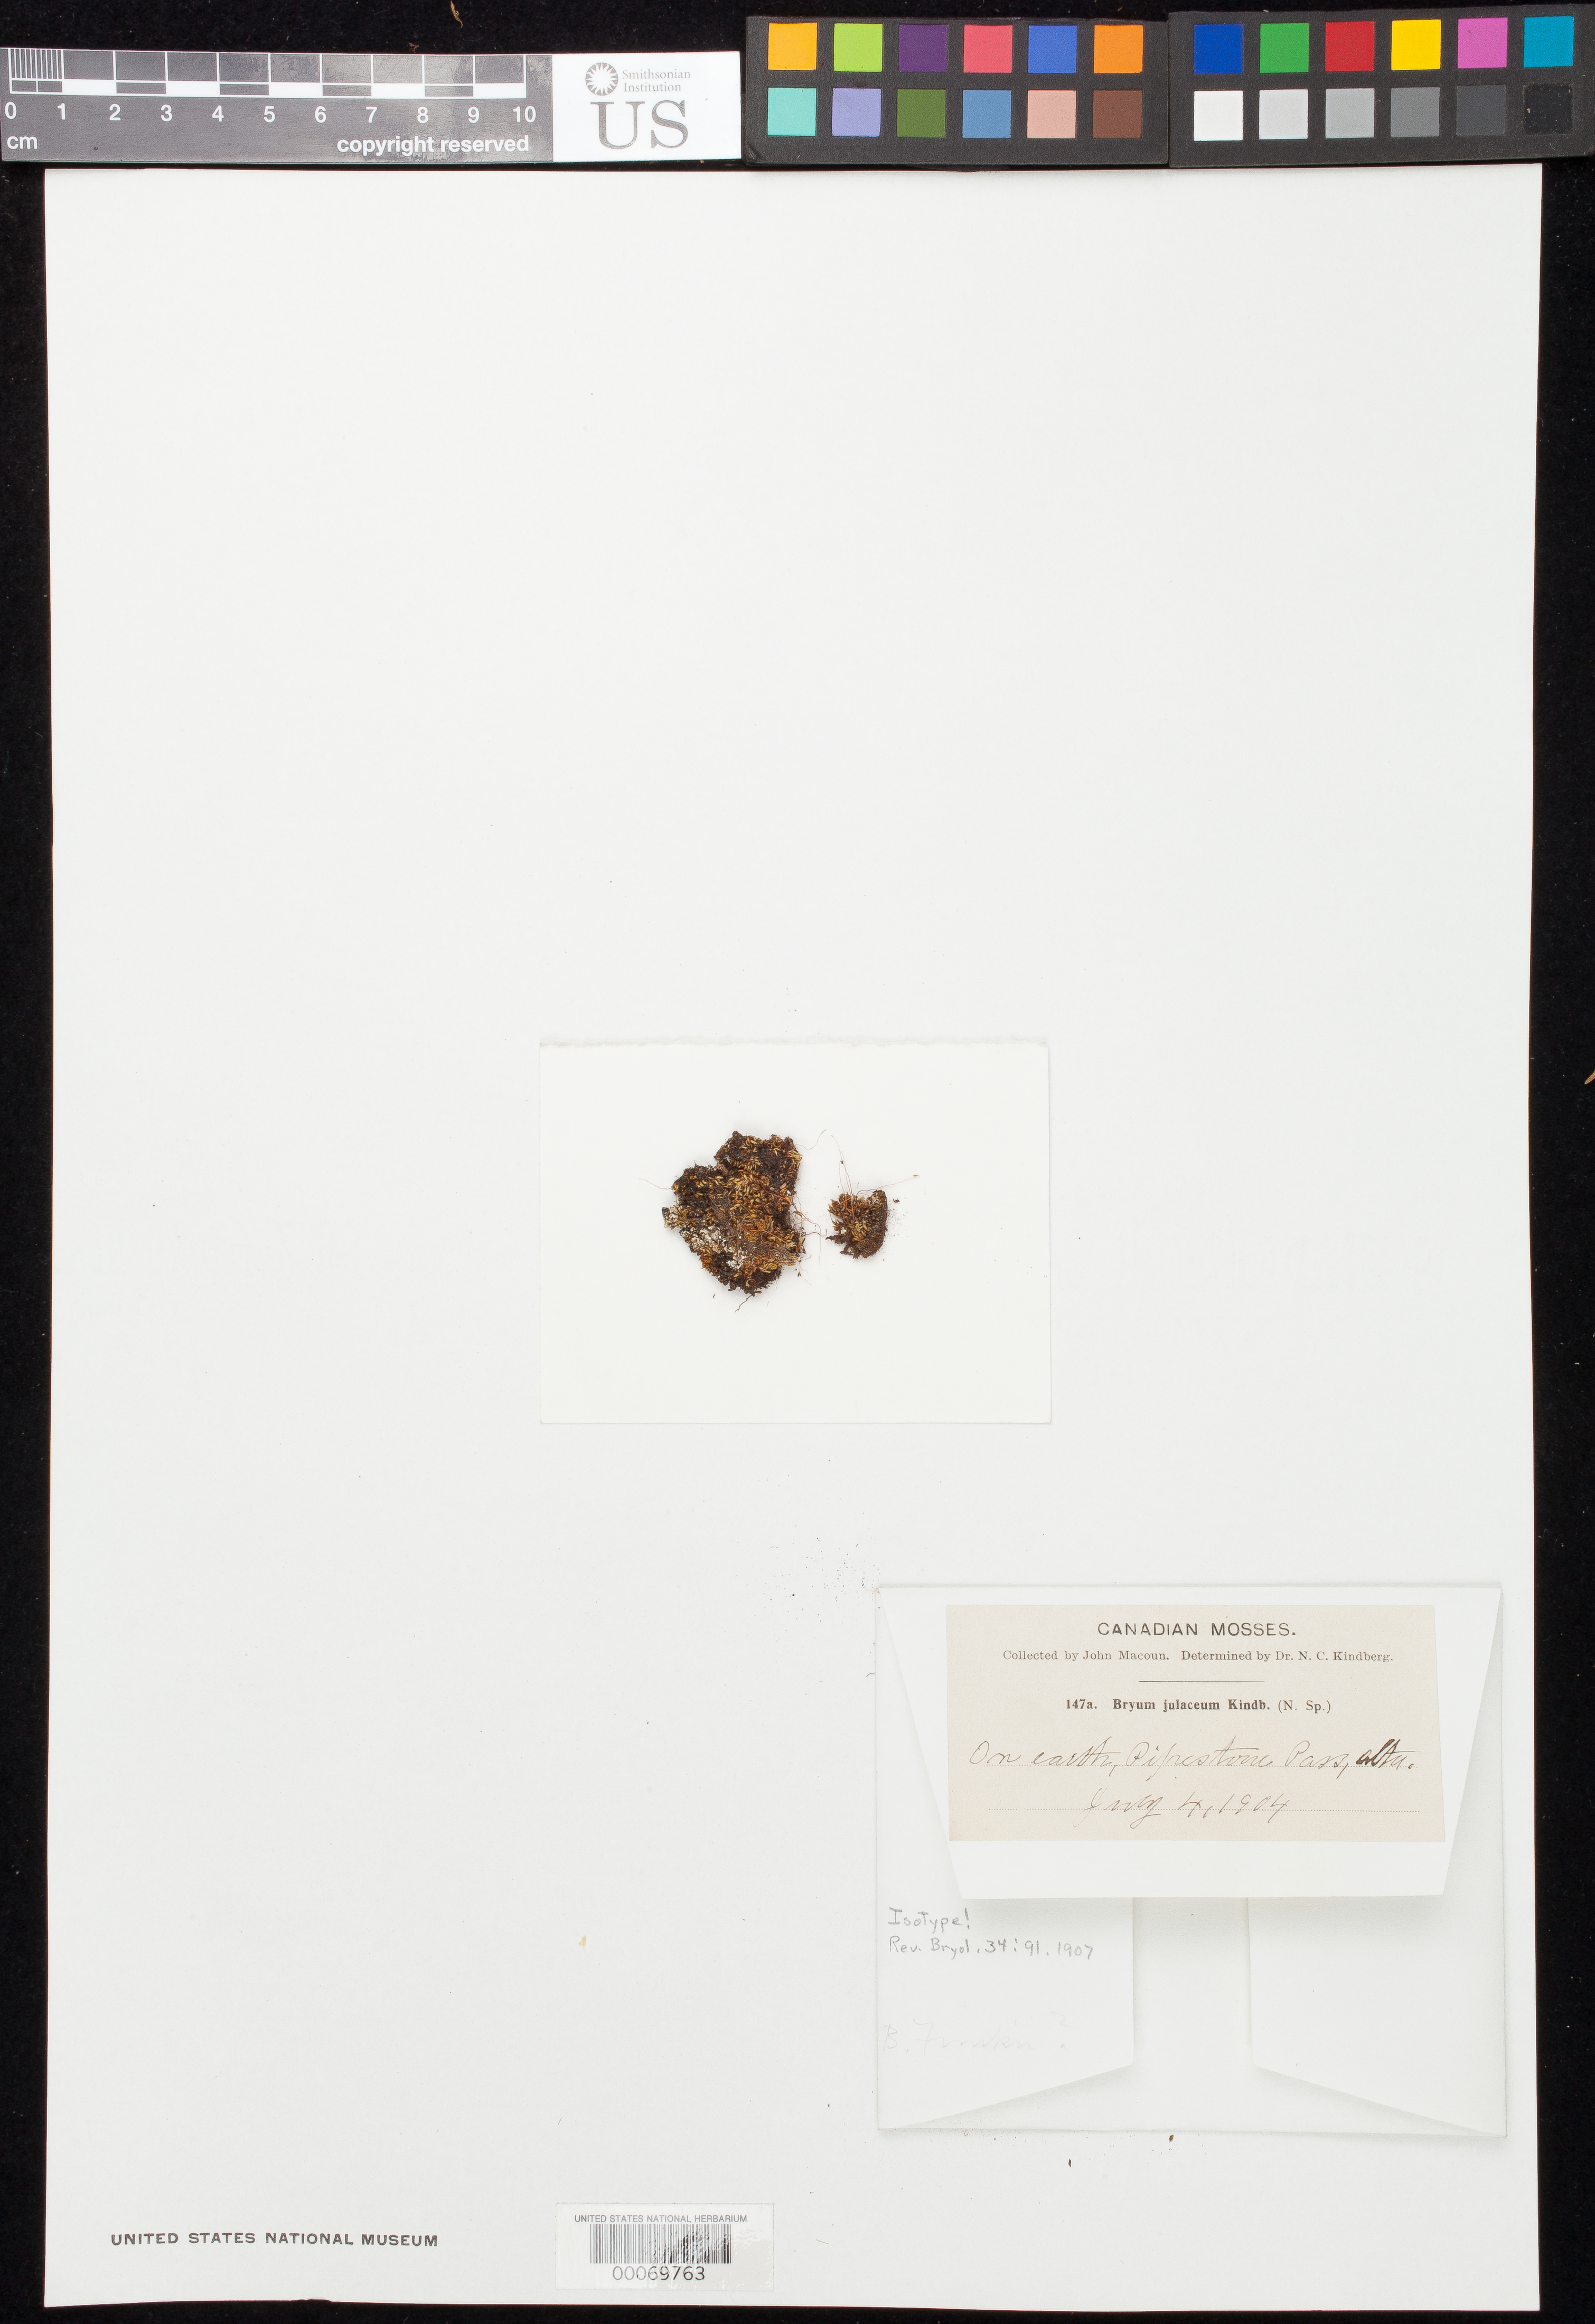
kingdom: Plantae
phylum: Bryophyta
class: Bryopsida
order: Bryales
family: Bryaceae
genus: Bryum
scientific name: Bryum julaceum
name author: Kindb.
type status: Isotype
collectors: J. Macoun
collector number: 147 a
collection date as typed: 04 Jul 1904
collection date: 1904-07-04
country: Canada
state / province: Manitoba (?)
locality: Pipestone Pass.